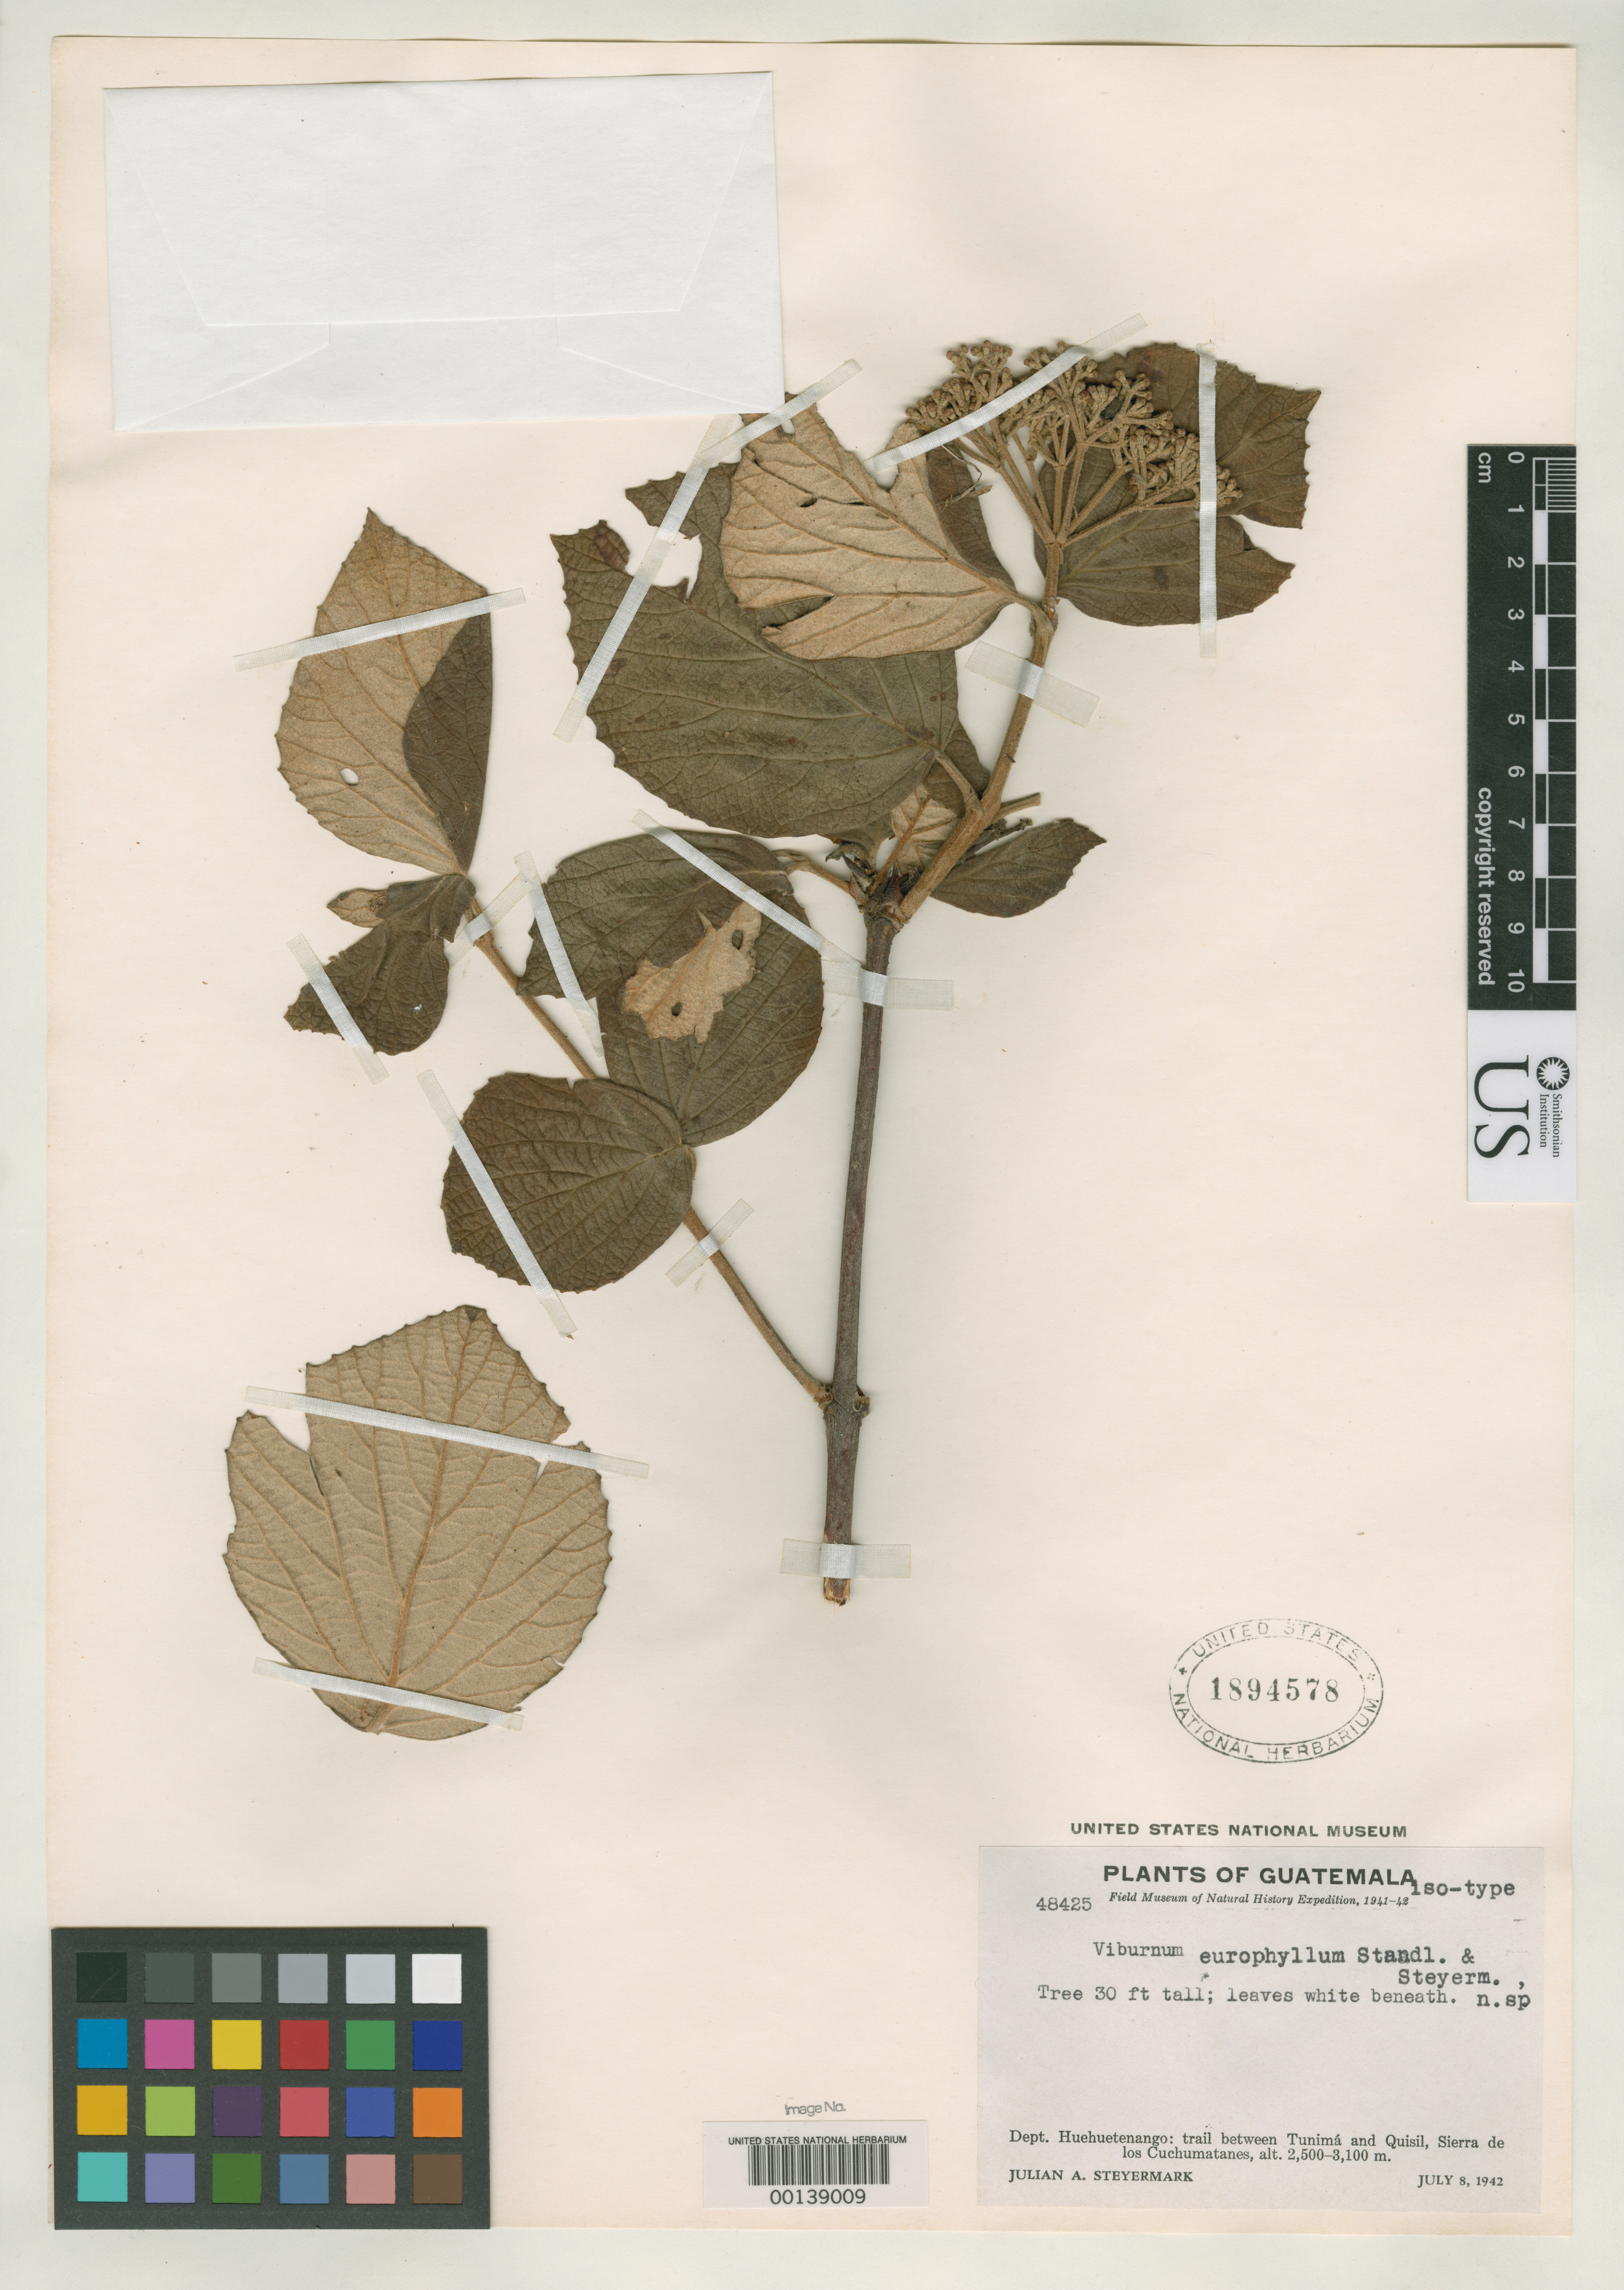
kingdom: Plantae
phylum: Tracheophyta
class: Magnoliopsida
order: Dipsacales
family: Viburnaceae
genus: Viburnum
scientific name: Viburnum europhyllum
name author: Standl. & Steyerm.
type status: Isotype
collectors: J. Steyermark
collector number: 48425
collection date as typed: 08 Jul 1942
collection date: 1942-07-08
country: Guatemala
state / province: Huehuetenango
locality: Between Tunima and Quisil, Sierra de las Cuchumatanes.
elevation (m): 2500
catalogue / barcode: US 1894578